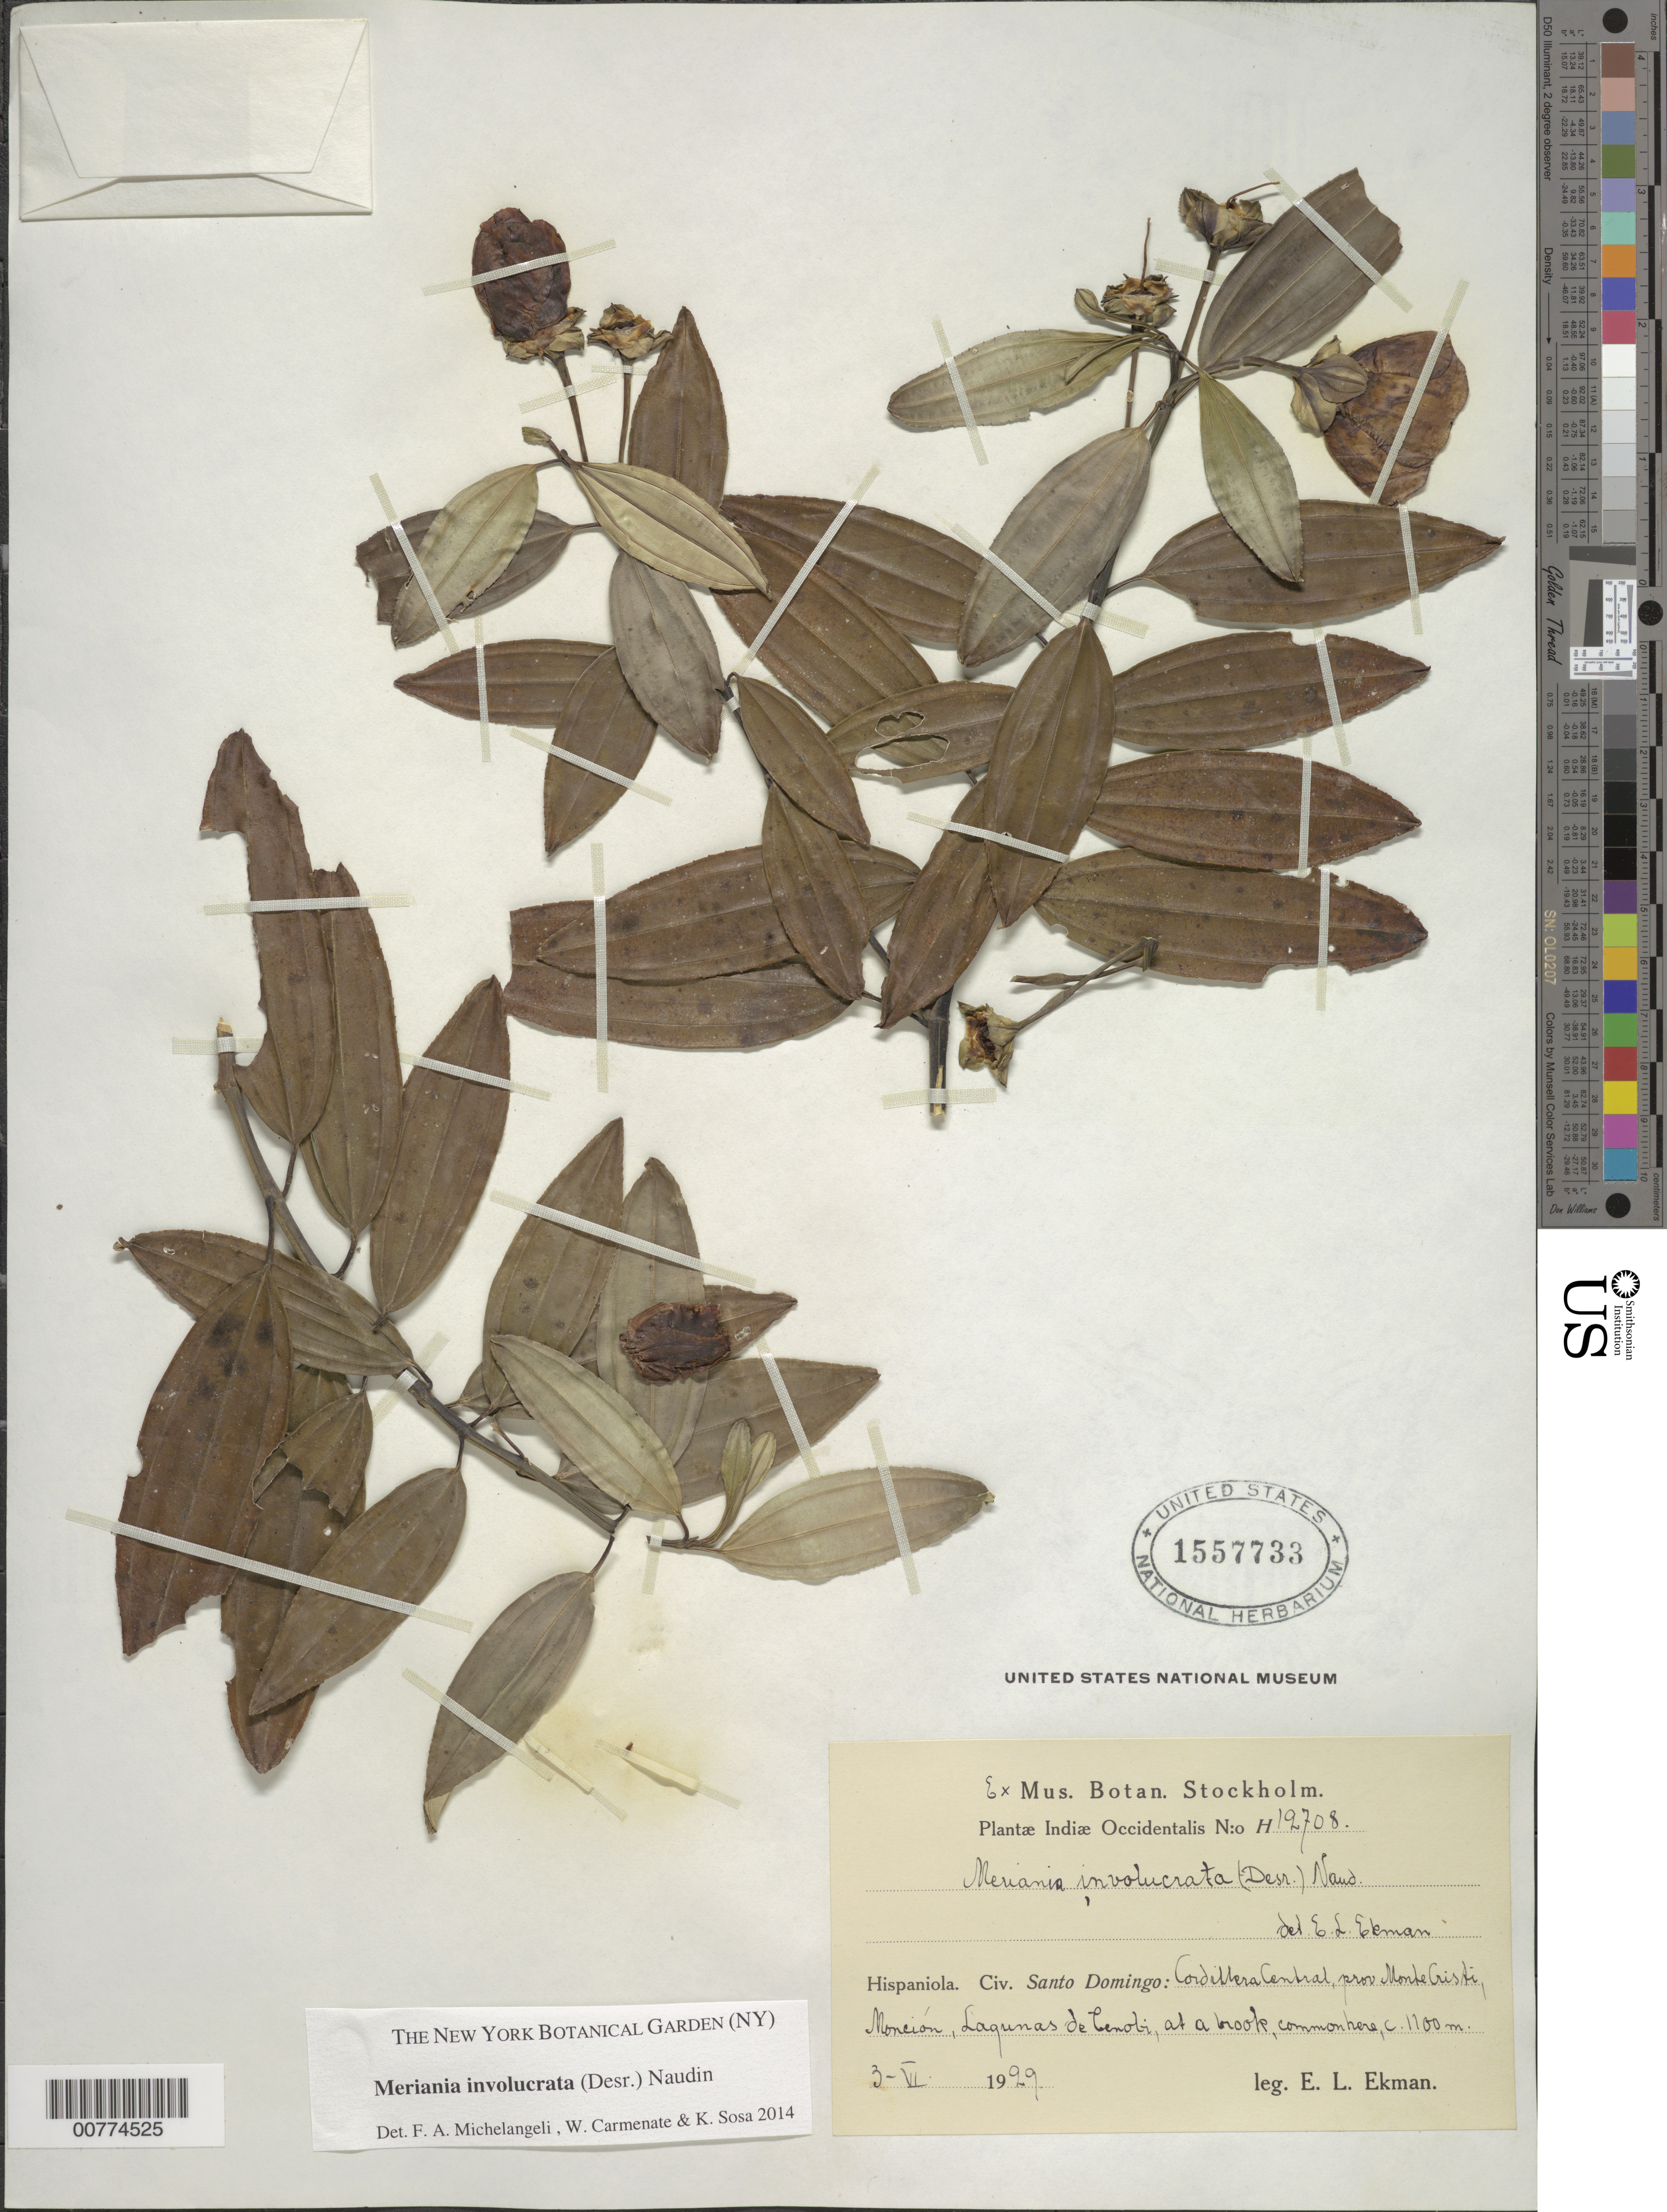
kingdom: Plantae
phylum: Tracheophyta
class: Magnoliopsida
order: Myrtales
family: Melastomataceae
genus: Meriania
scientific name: Meriania involucrata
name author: (Desr.) Naudin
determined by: Michelangeli, F. A.; Carmenate, W.; Sosa, K.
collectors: E. L. Ekman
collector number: H 12708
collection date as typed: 03 Jun 1929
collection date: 1929-06-03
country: Dominican Republic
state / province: Monte Cristi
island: Hispaniola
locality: Cordillera Central, Monción, Lagunas de Cenobi.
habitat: At a brook.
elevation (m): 1100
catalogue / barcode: US 1557733